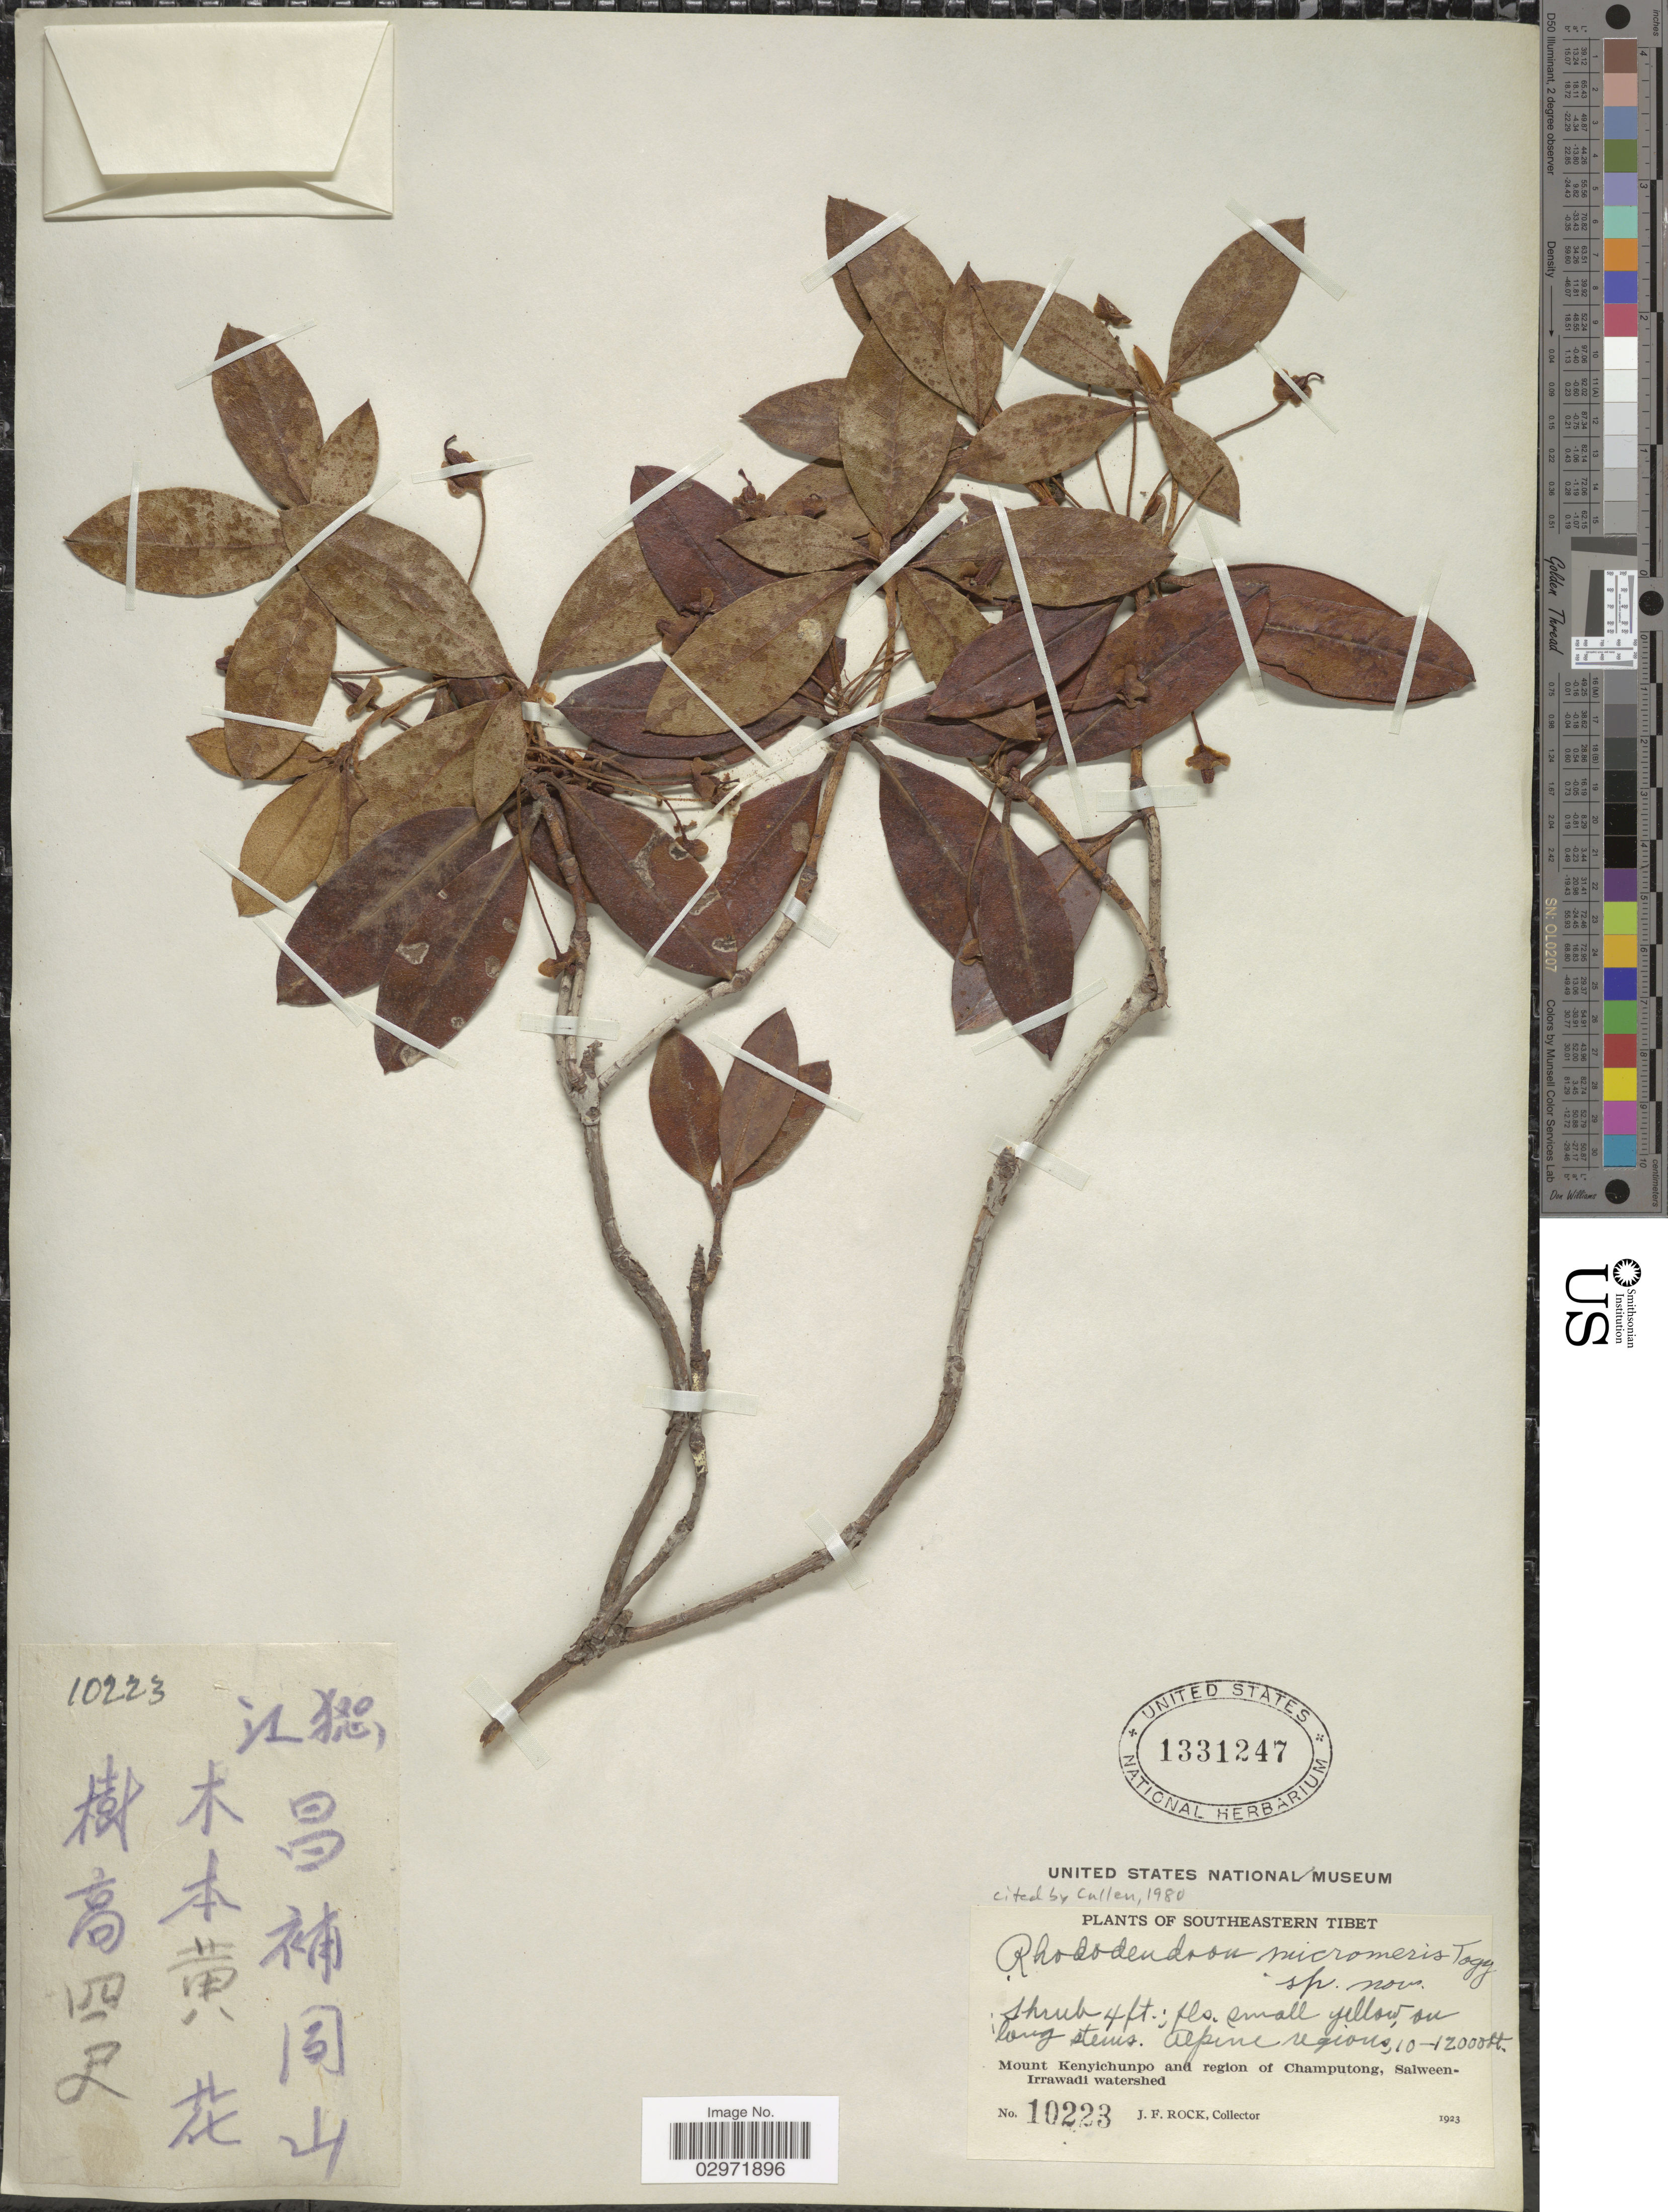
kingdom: Plantae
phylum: Tracheophyta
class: Magnoliopsida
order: Ericales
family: Ericaceae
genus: Rhododendron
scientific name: Rhododendron micromeres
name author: Tagg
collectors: J. Rock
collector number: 10223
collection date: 1923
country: China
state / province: Xizang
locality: Southeastern Tibet, Mount Kenyichunpo and region of Champutong, Salween Irrawadi watershed.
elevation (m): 3048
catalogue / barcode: US 1331247